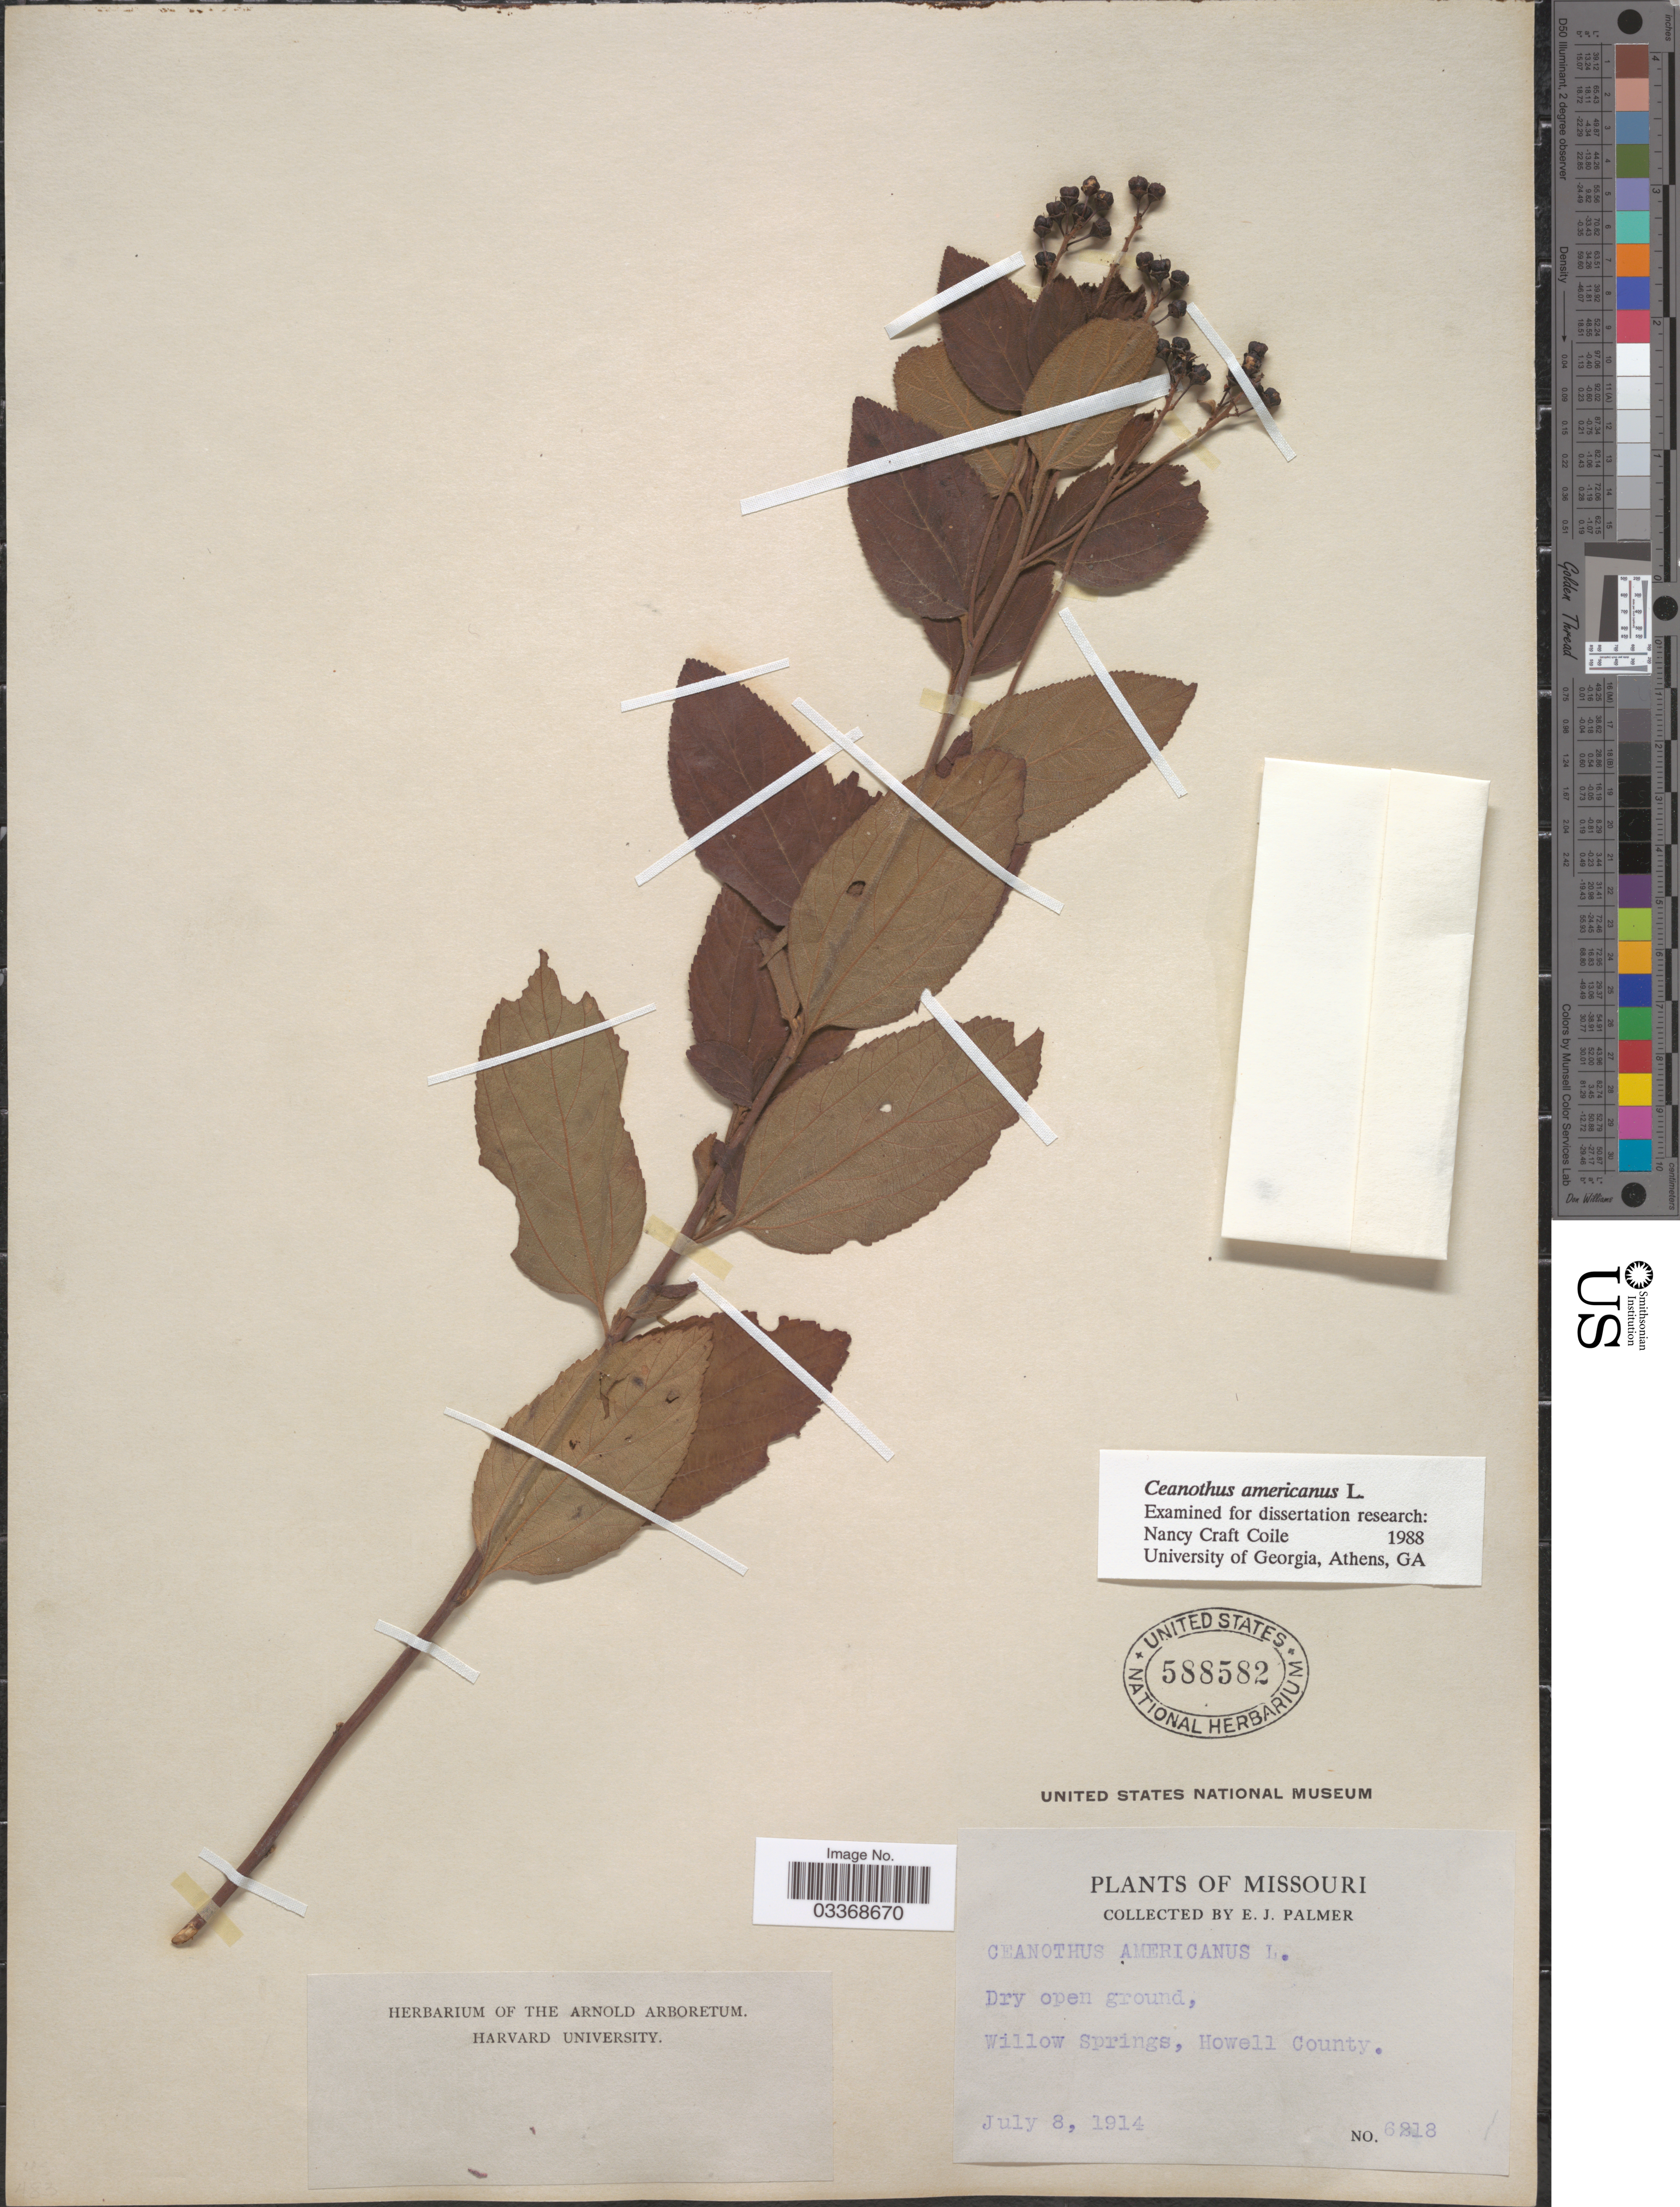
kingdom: Plantae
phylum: Tracheophyta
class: Magnoliopsida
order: Rosales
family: Rhamnaceae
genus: Ceanothus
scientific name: Ceanothus americanus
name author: L.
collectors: E. J. Palmer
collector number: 6218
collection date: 1914-07-08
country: United States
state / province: Missouri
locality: Willow Springs, Howell County.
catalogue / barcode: US 588582